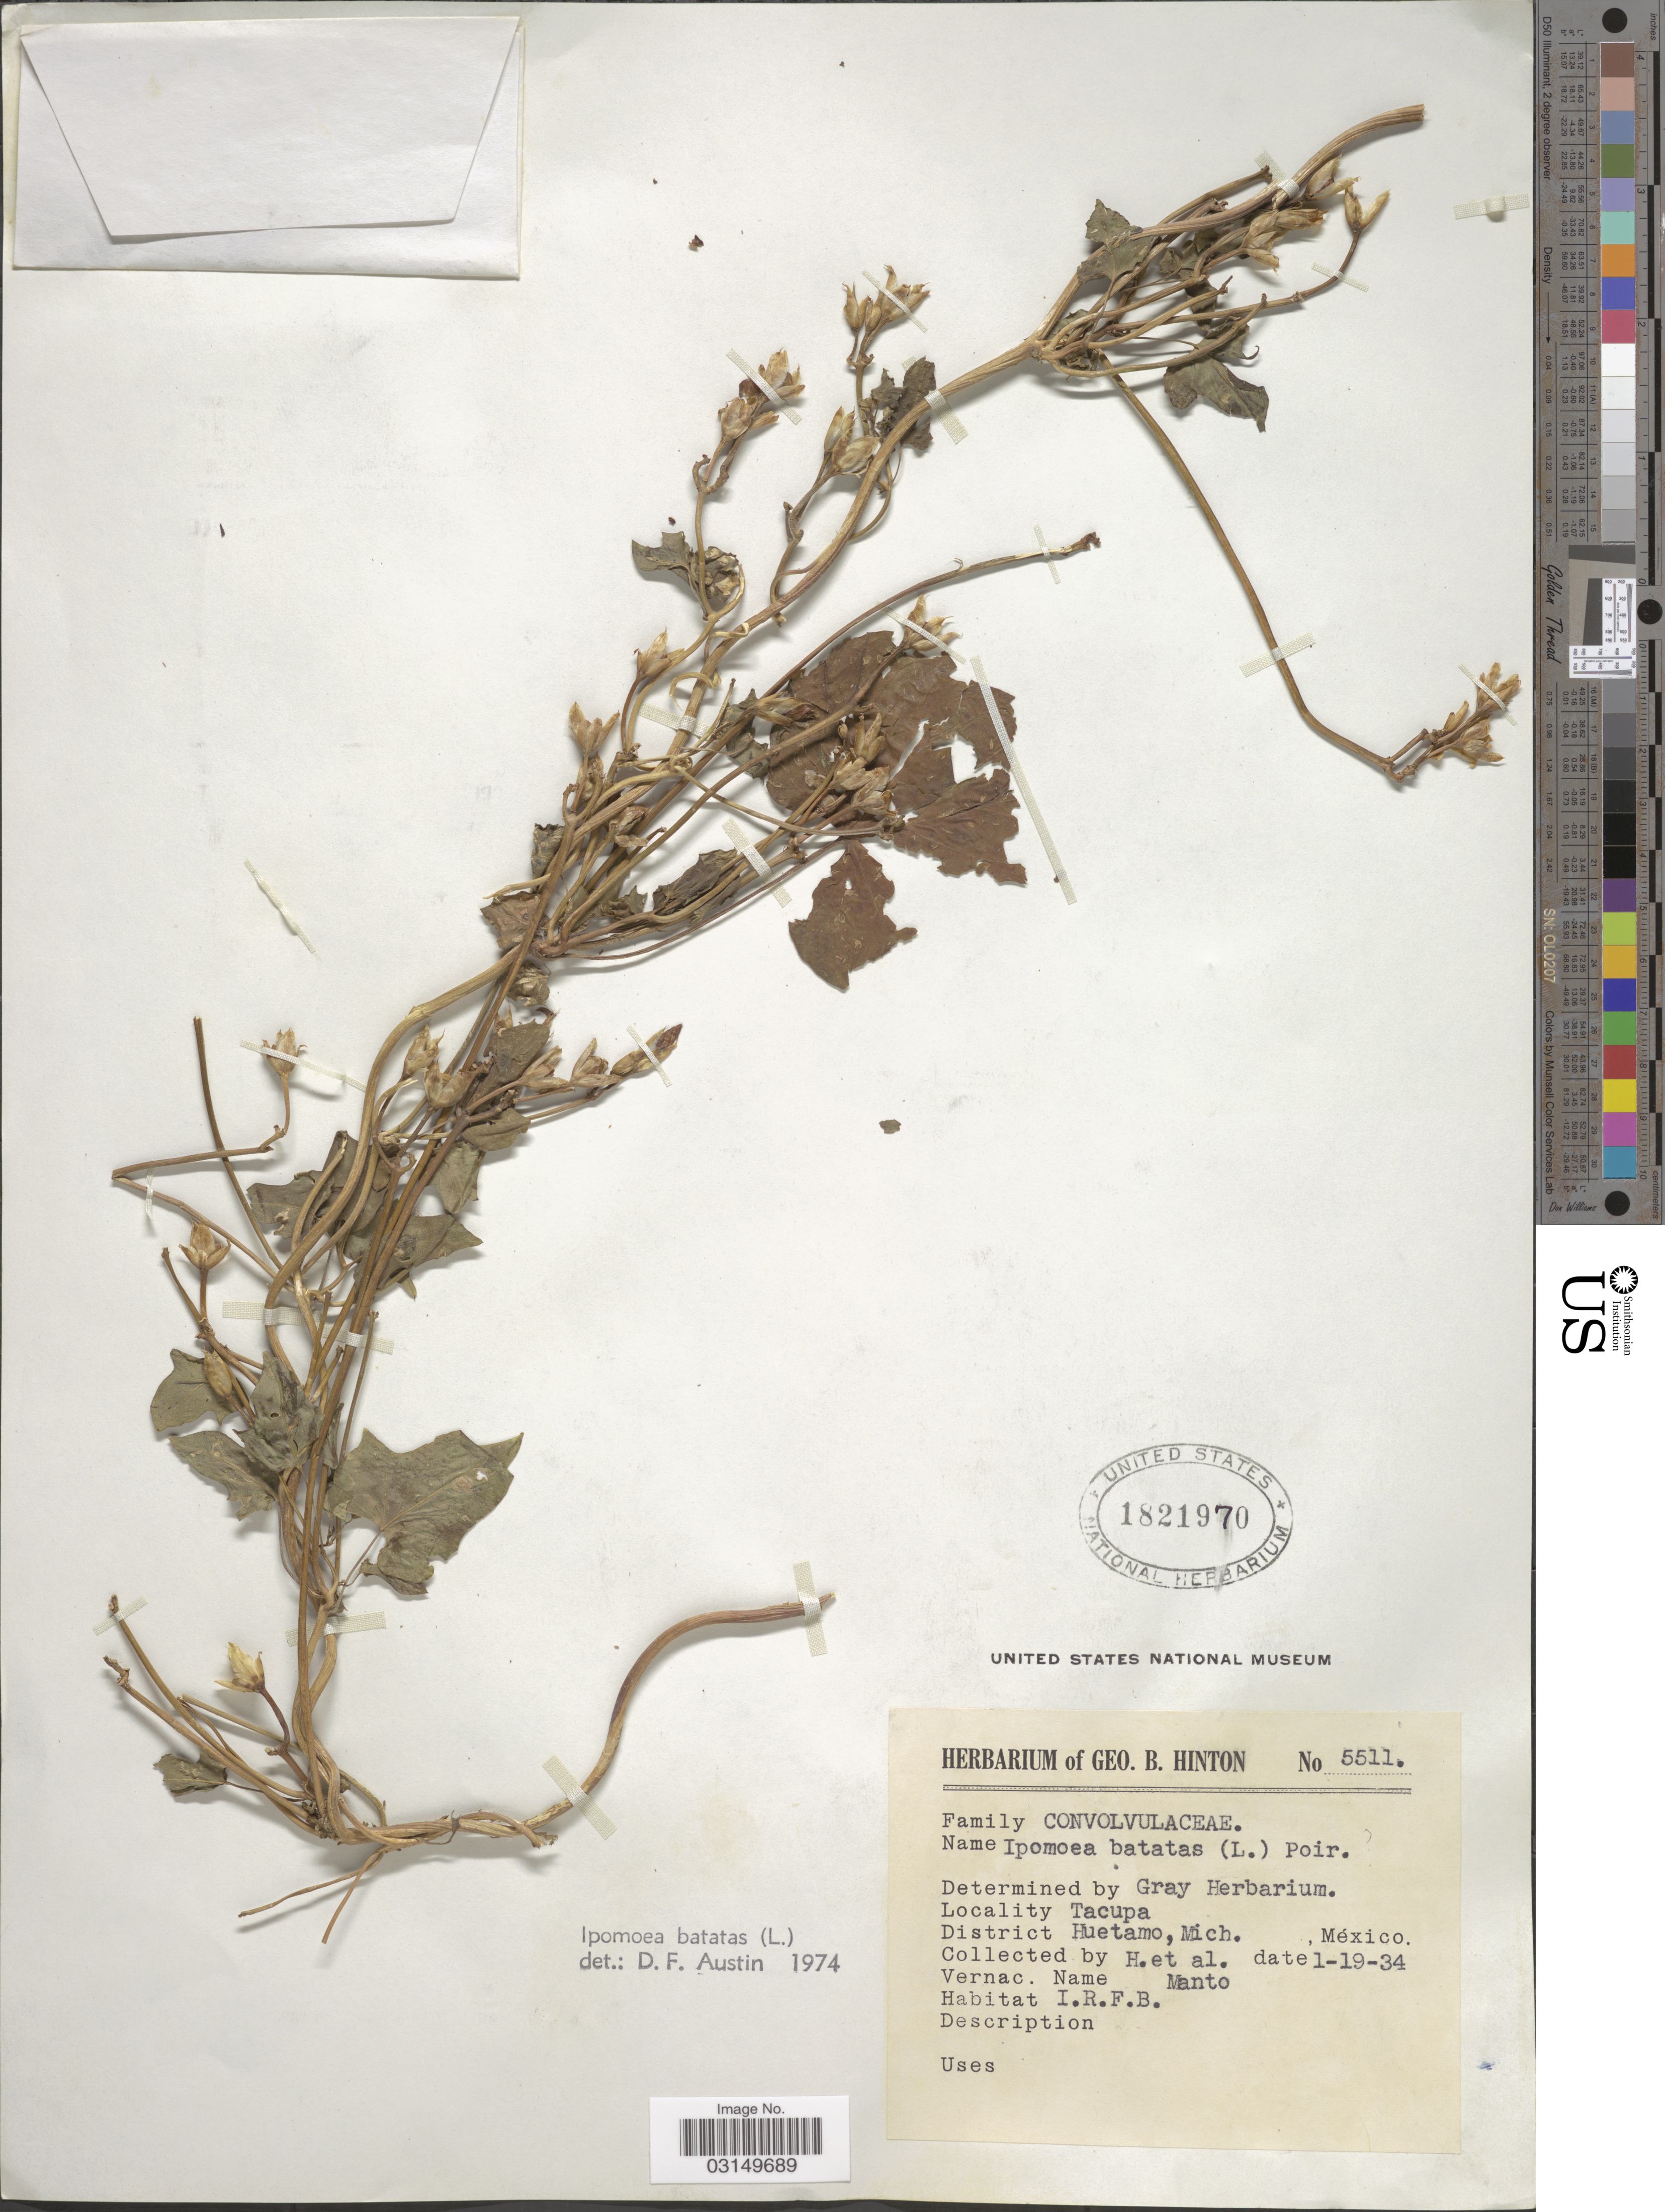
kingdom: Plantae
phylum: Tracheophyta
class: Magnoliopsida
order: Solanales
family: Convolvulaceae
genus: Ipomoea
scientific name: Ipomoea batatas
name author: (L.) Lam.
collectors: G. B. Hinton & et al.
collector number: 5511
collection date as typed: Transcribed d/m/y: 19/1/34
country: Mexico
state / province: Michoacán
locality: Tacupa, District Huetamo.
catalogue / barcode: US 1821970